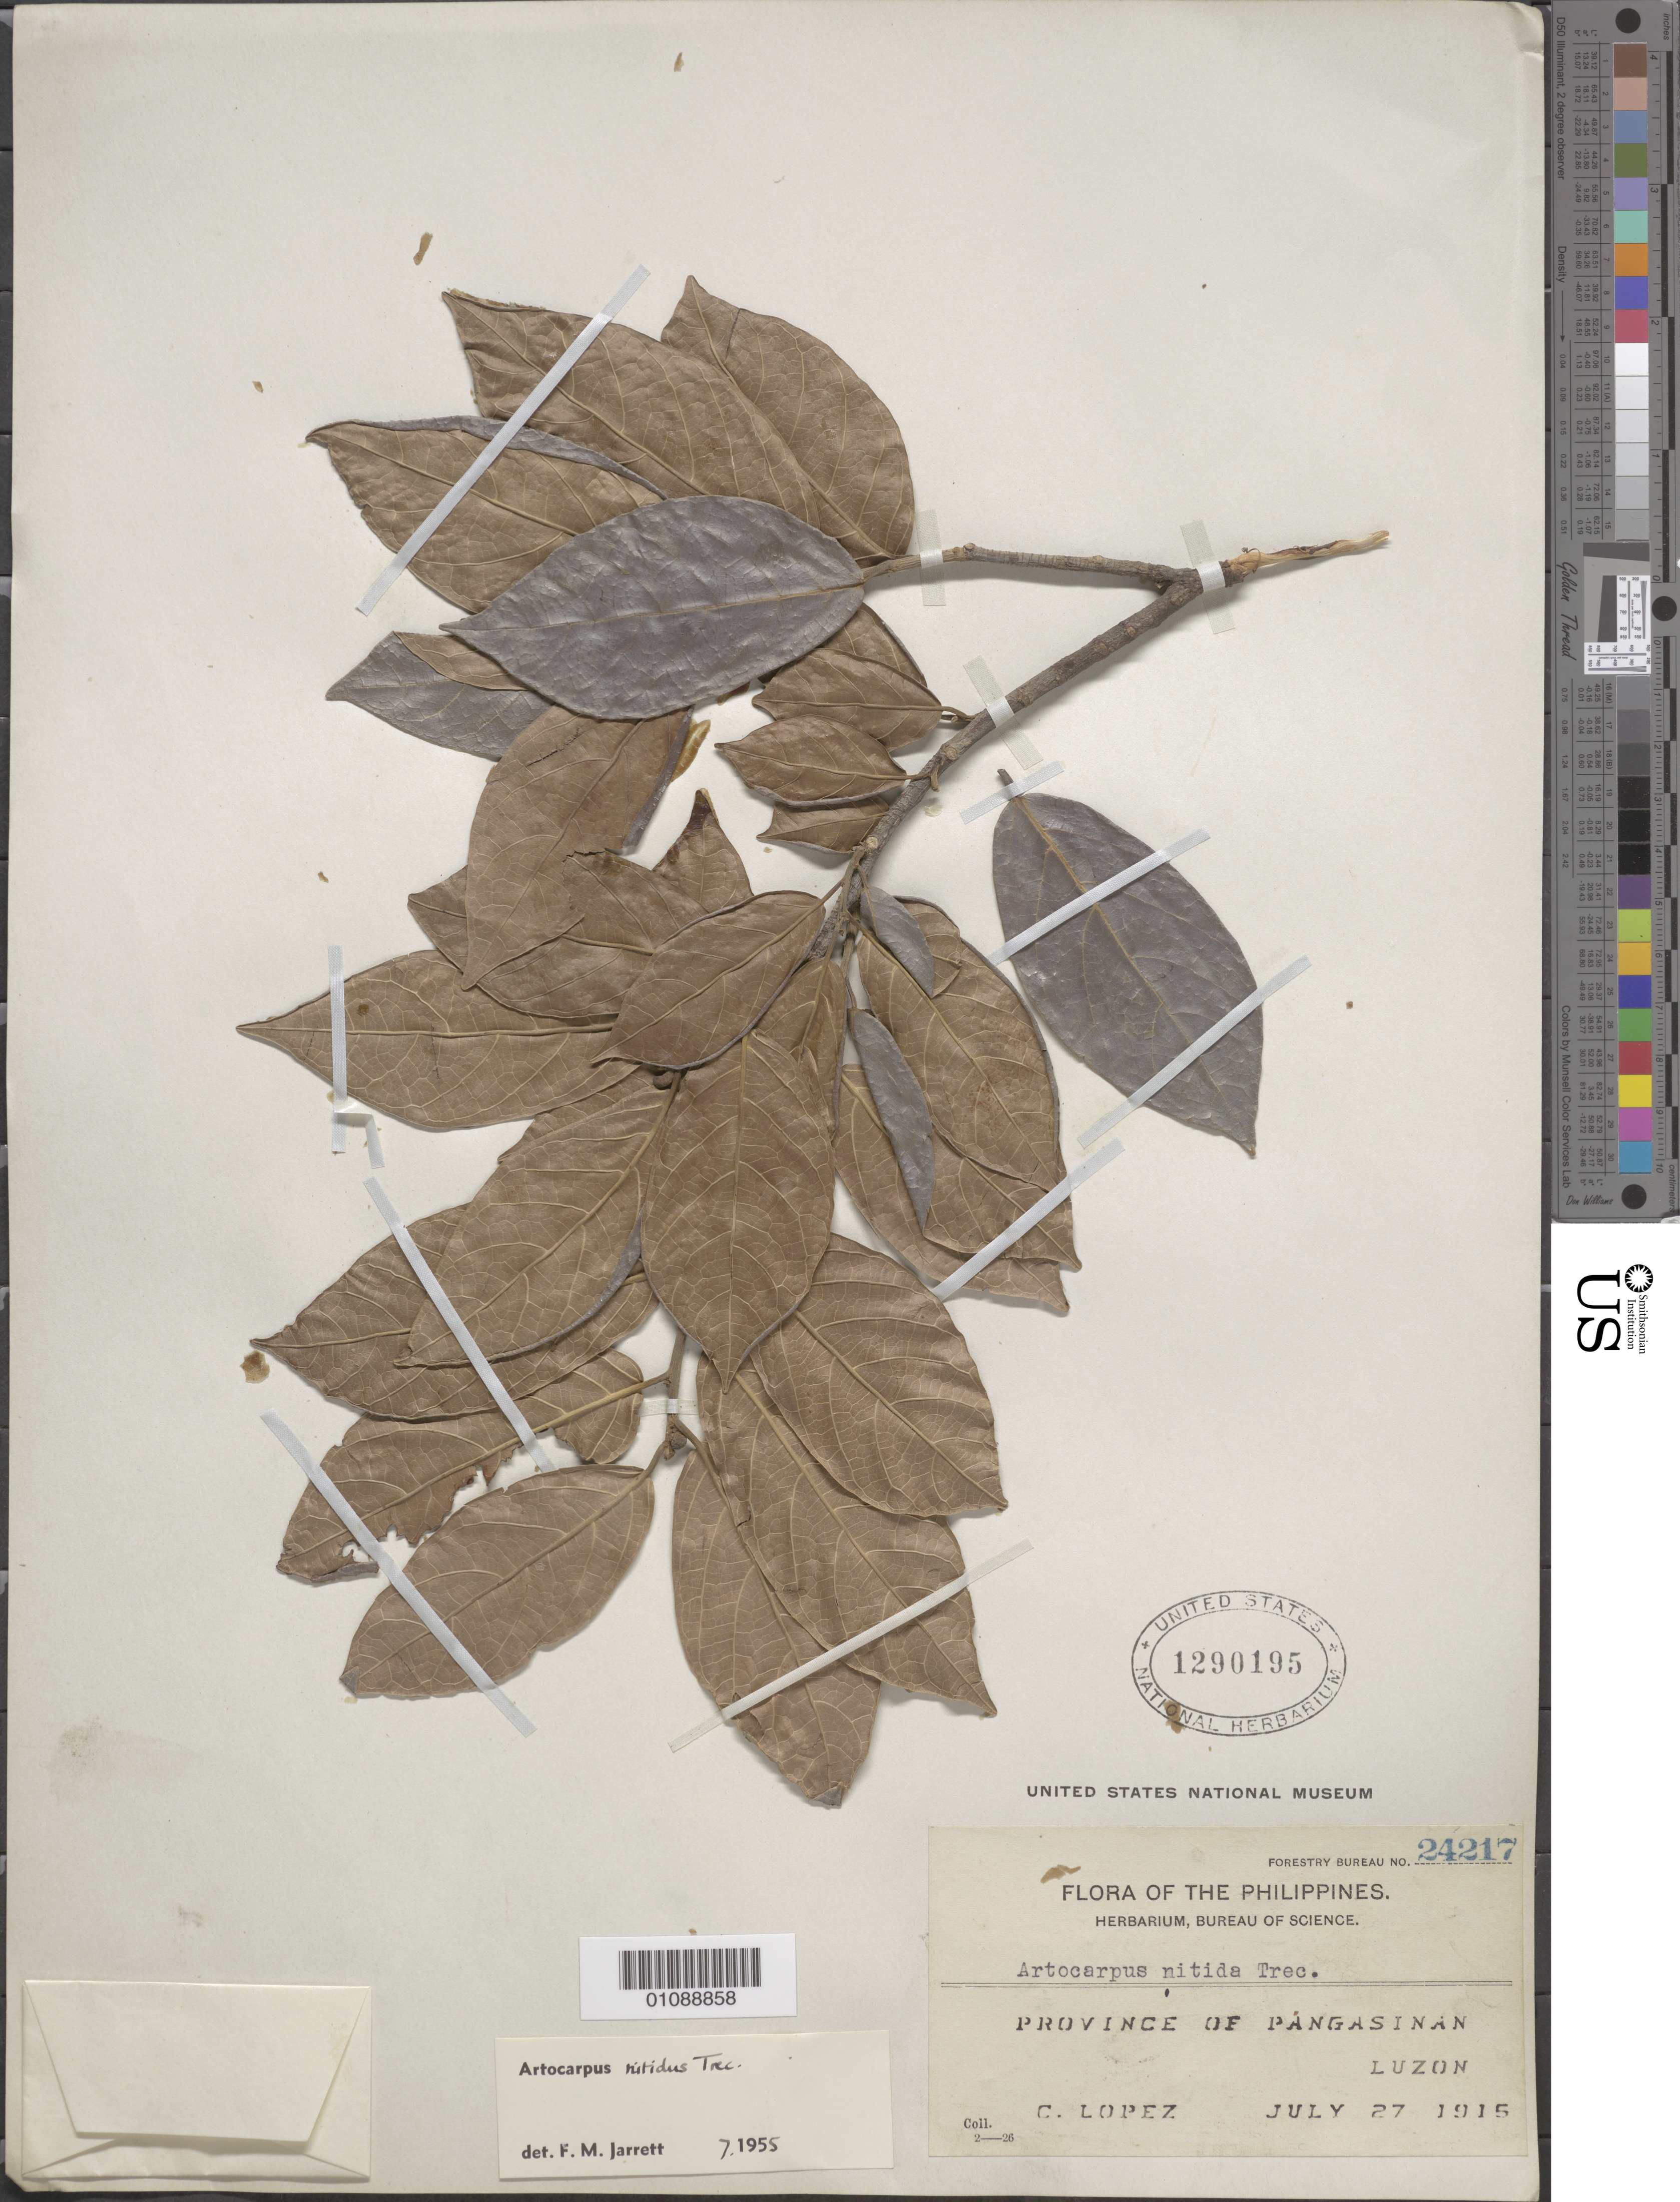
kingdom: Plantae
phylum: Tracheophyta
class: Magnoliopsida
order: Rosales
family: Moraceae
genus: Artocarpus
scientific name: Artocarpus nitidus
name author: Trécul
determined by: Jarrett, Frances M.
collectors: C. Lopez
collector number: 24217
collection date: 1915-07-27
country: Philippines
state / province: Ilocos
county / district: Pangasinan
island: Luzon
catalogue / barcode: US 1290195